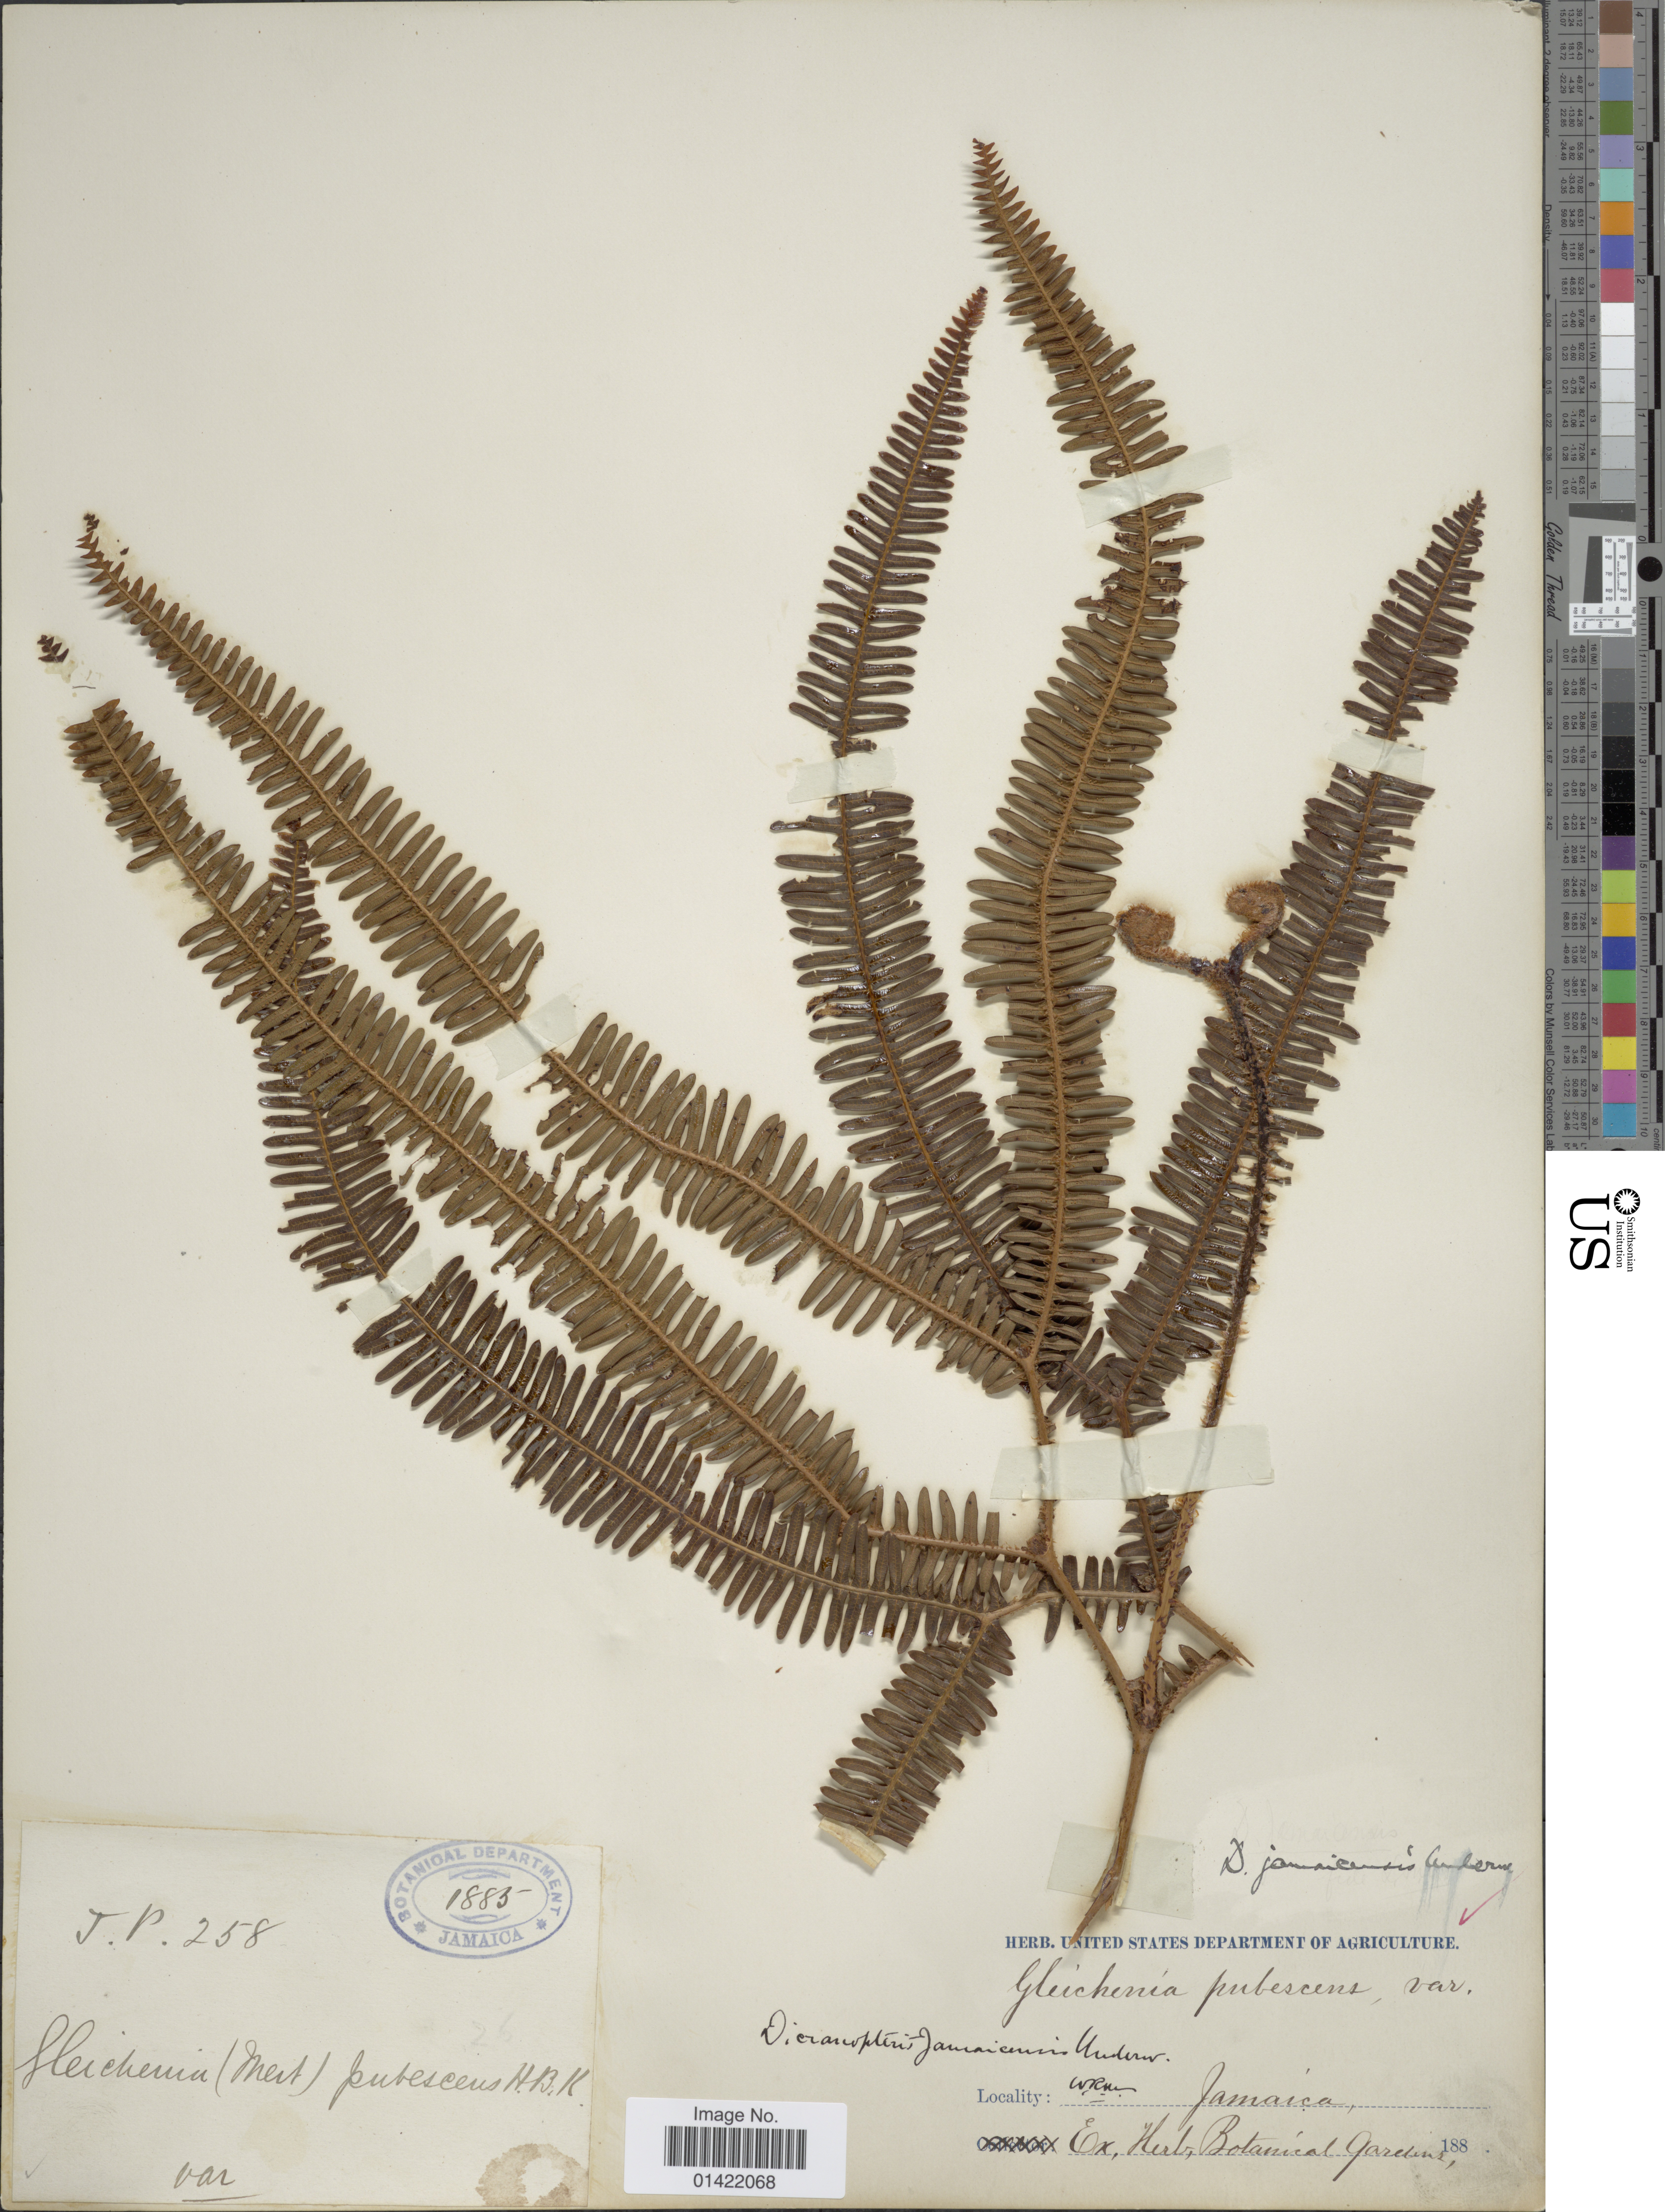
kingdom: Plantae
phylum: Tracheophyta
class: Polypodiopsida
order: Gleicheniales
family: Gleicheniaceae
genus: Sticherus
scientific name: Sticherus jamaicensis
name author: (Underw.) Nakai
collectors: ex herb. Bot. Gard.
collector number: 258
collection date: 1885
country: Jamaica